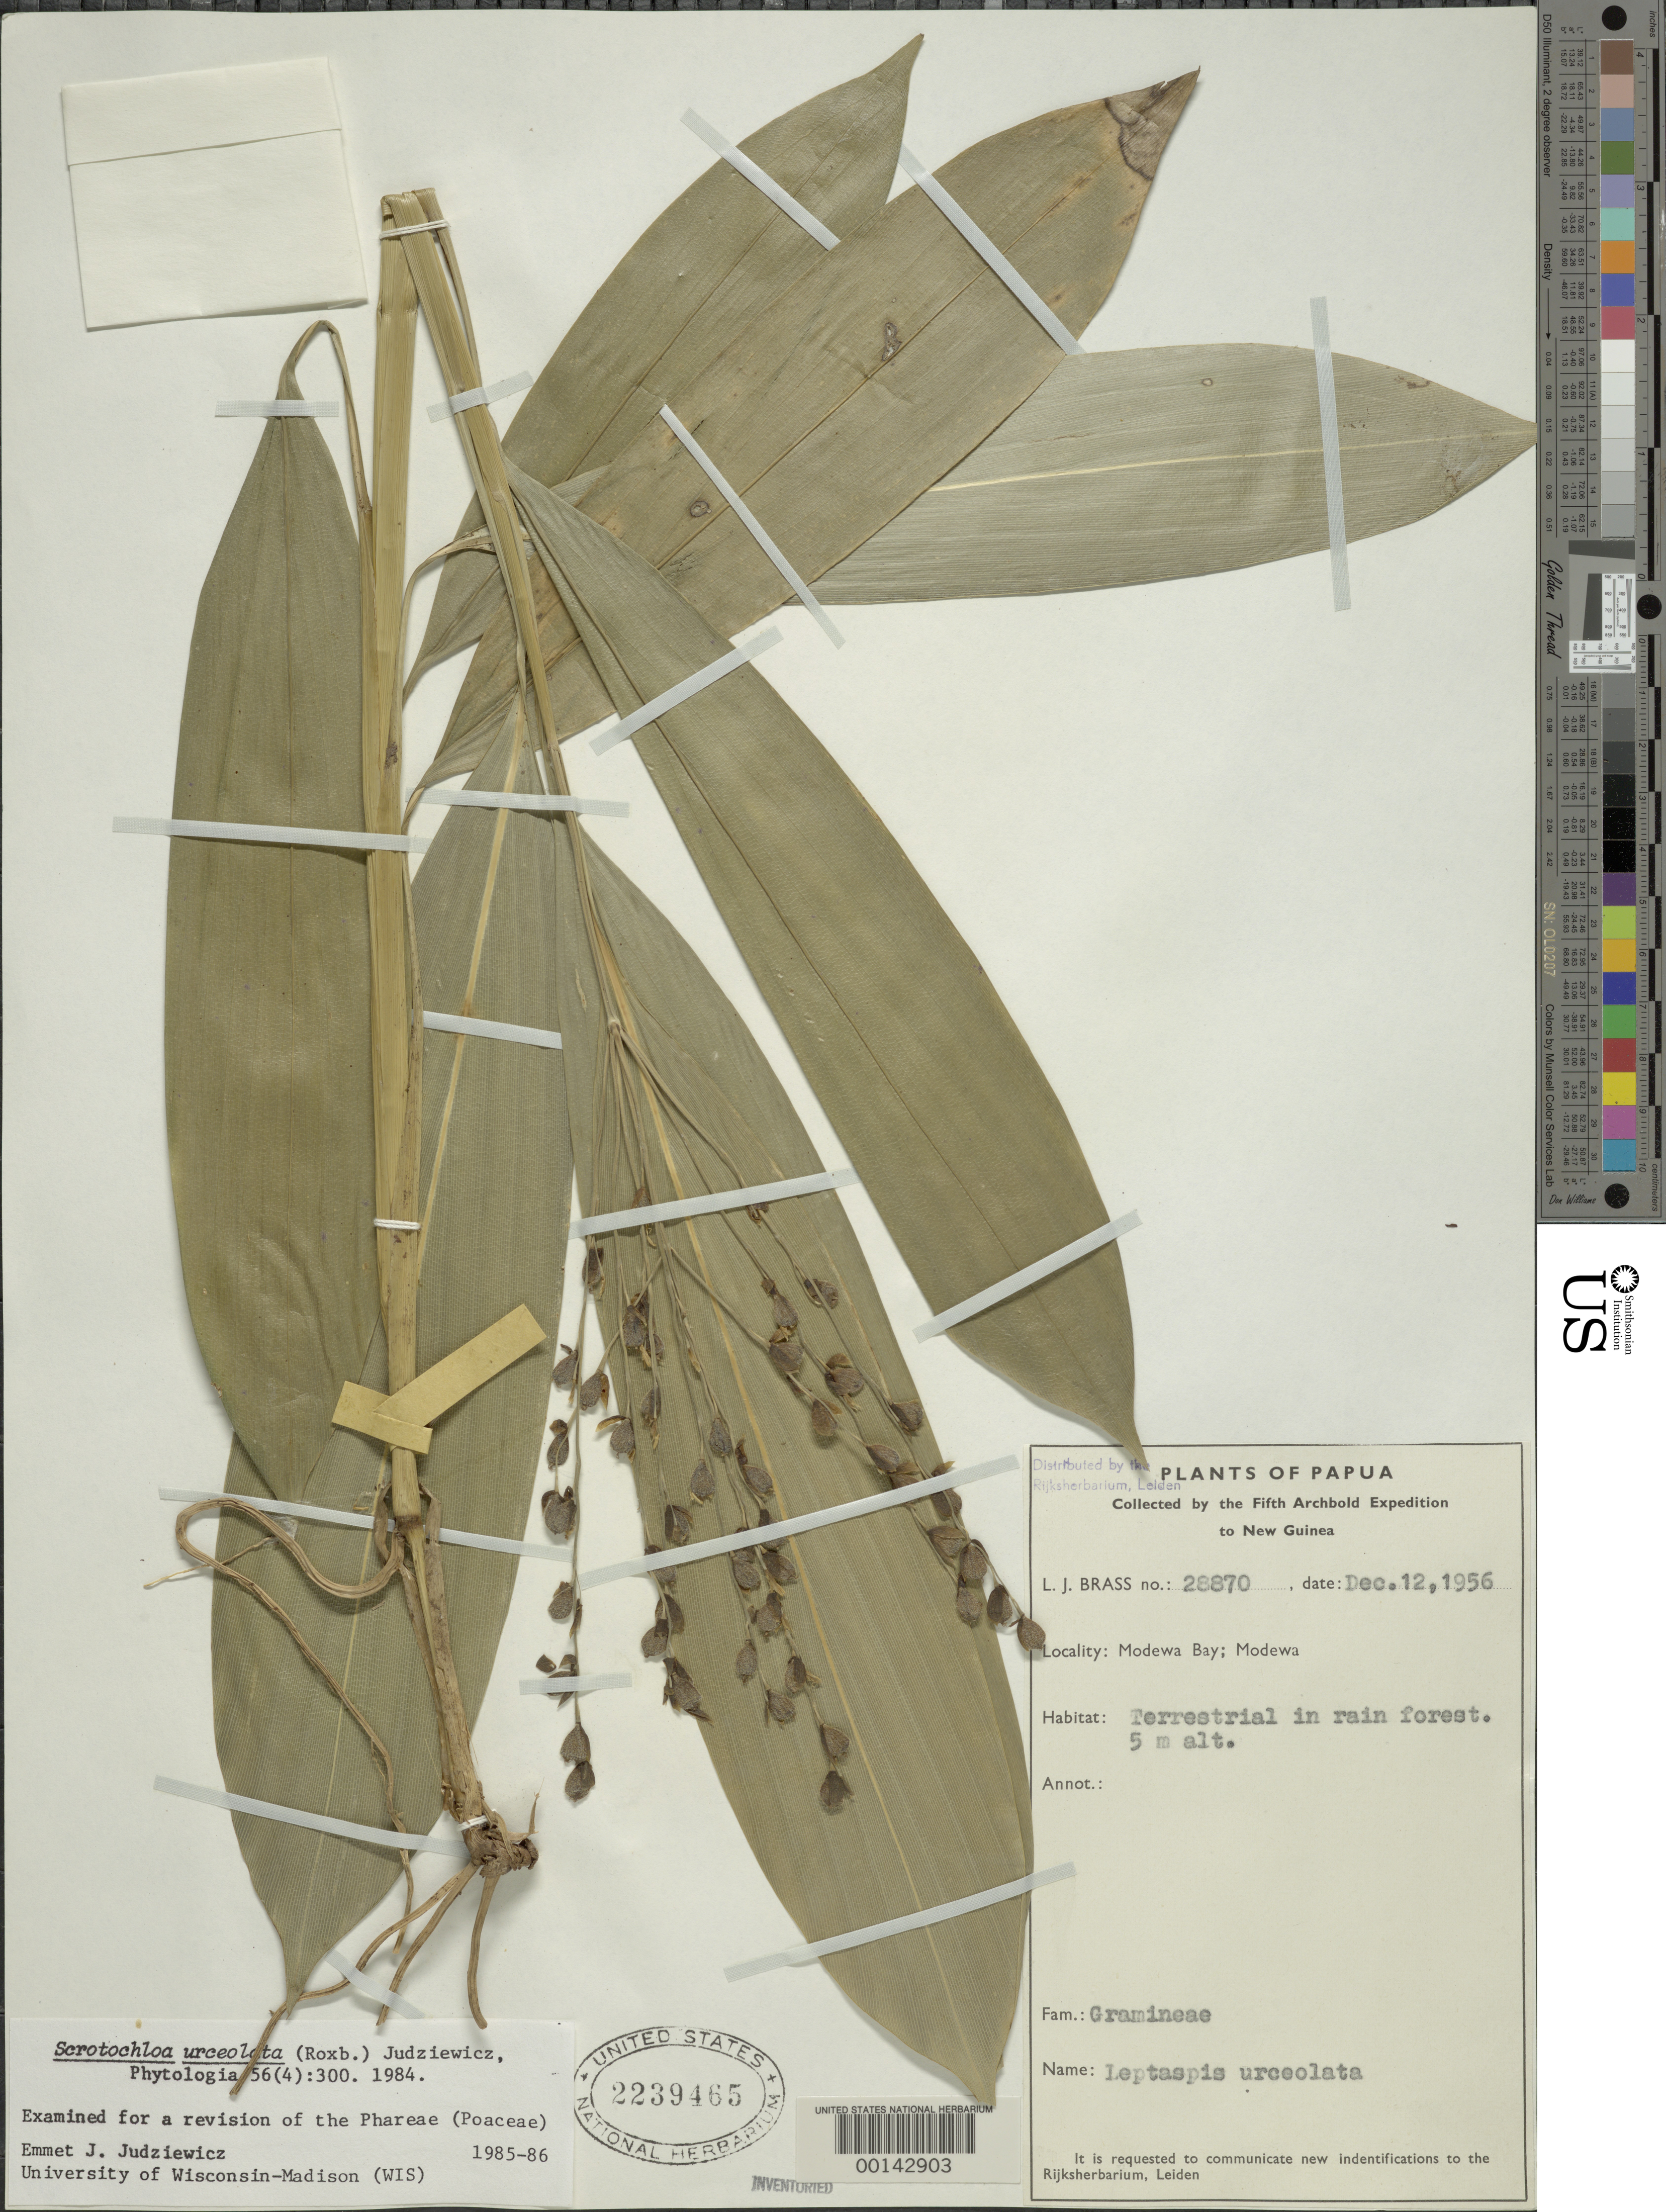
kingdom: Plantae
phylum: Tracheophyta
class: Liliopsida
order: Poales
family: Poaceae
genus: Scrotochloa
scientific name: Scrotochloa urceolata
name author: (Roxb.) Judz.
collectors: L. J. Brass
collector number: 28870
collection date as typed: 12 Dec 1956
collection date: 1956-12-12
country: Papua New Guinea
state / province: Milne Bay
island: New Guinea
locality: Modewa bay; modewa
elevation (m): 5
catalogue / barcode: US 2239465